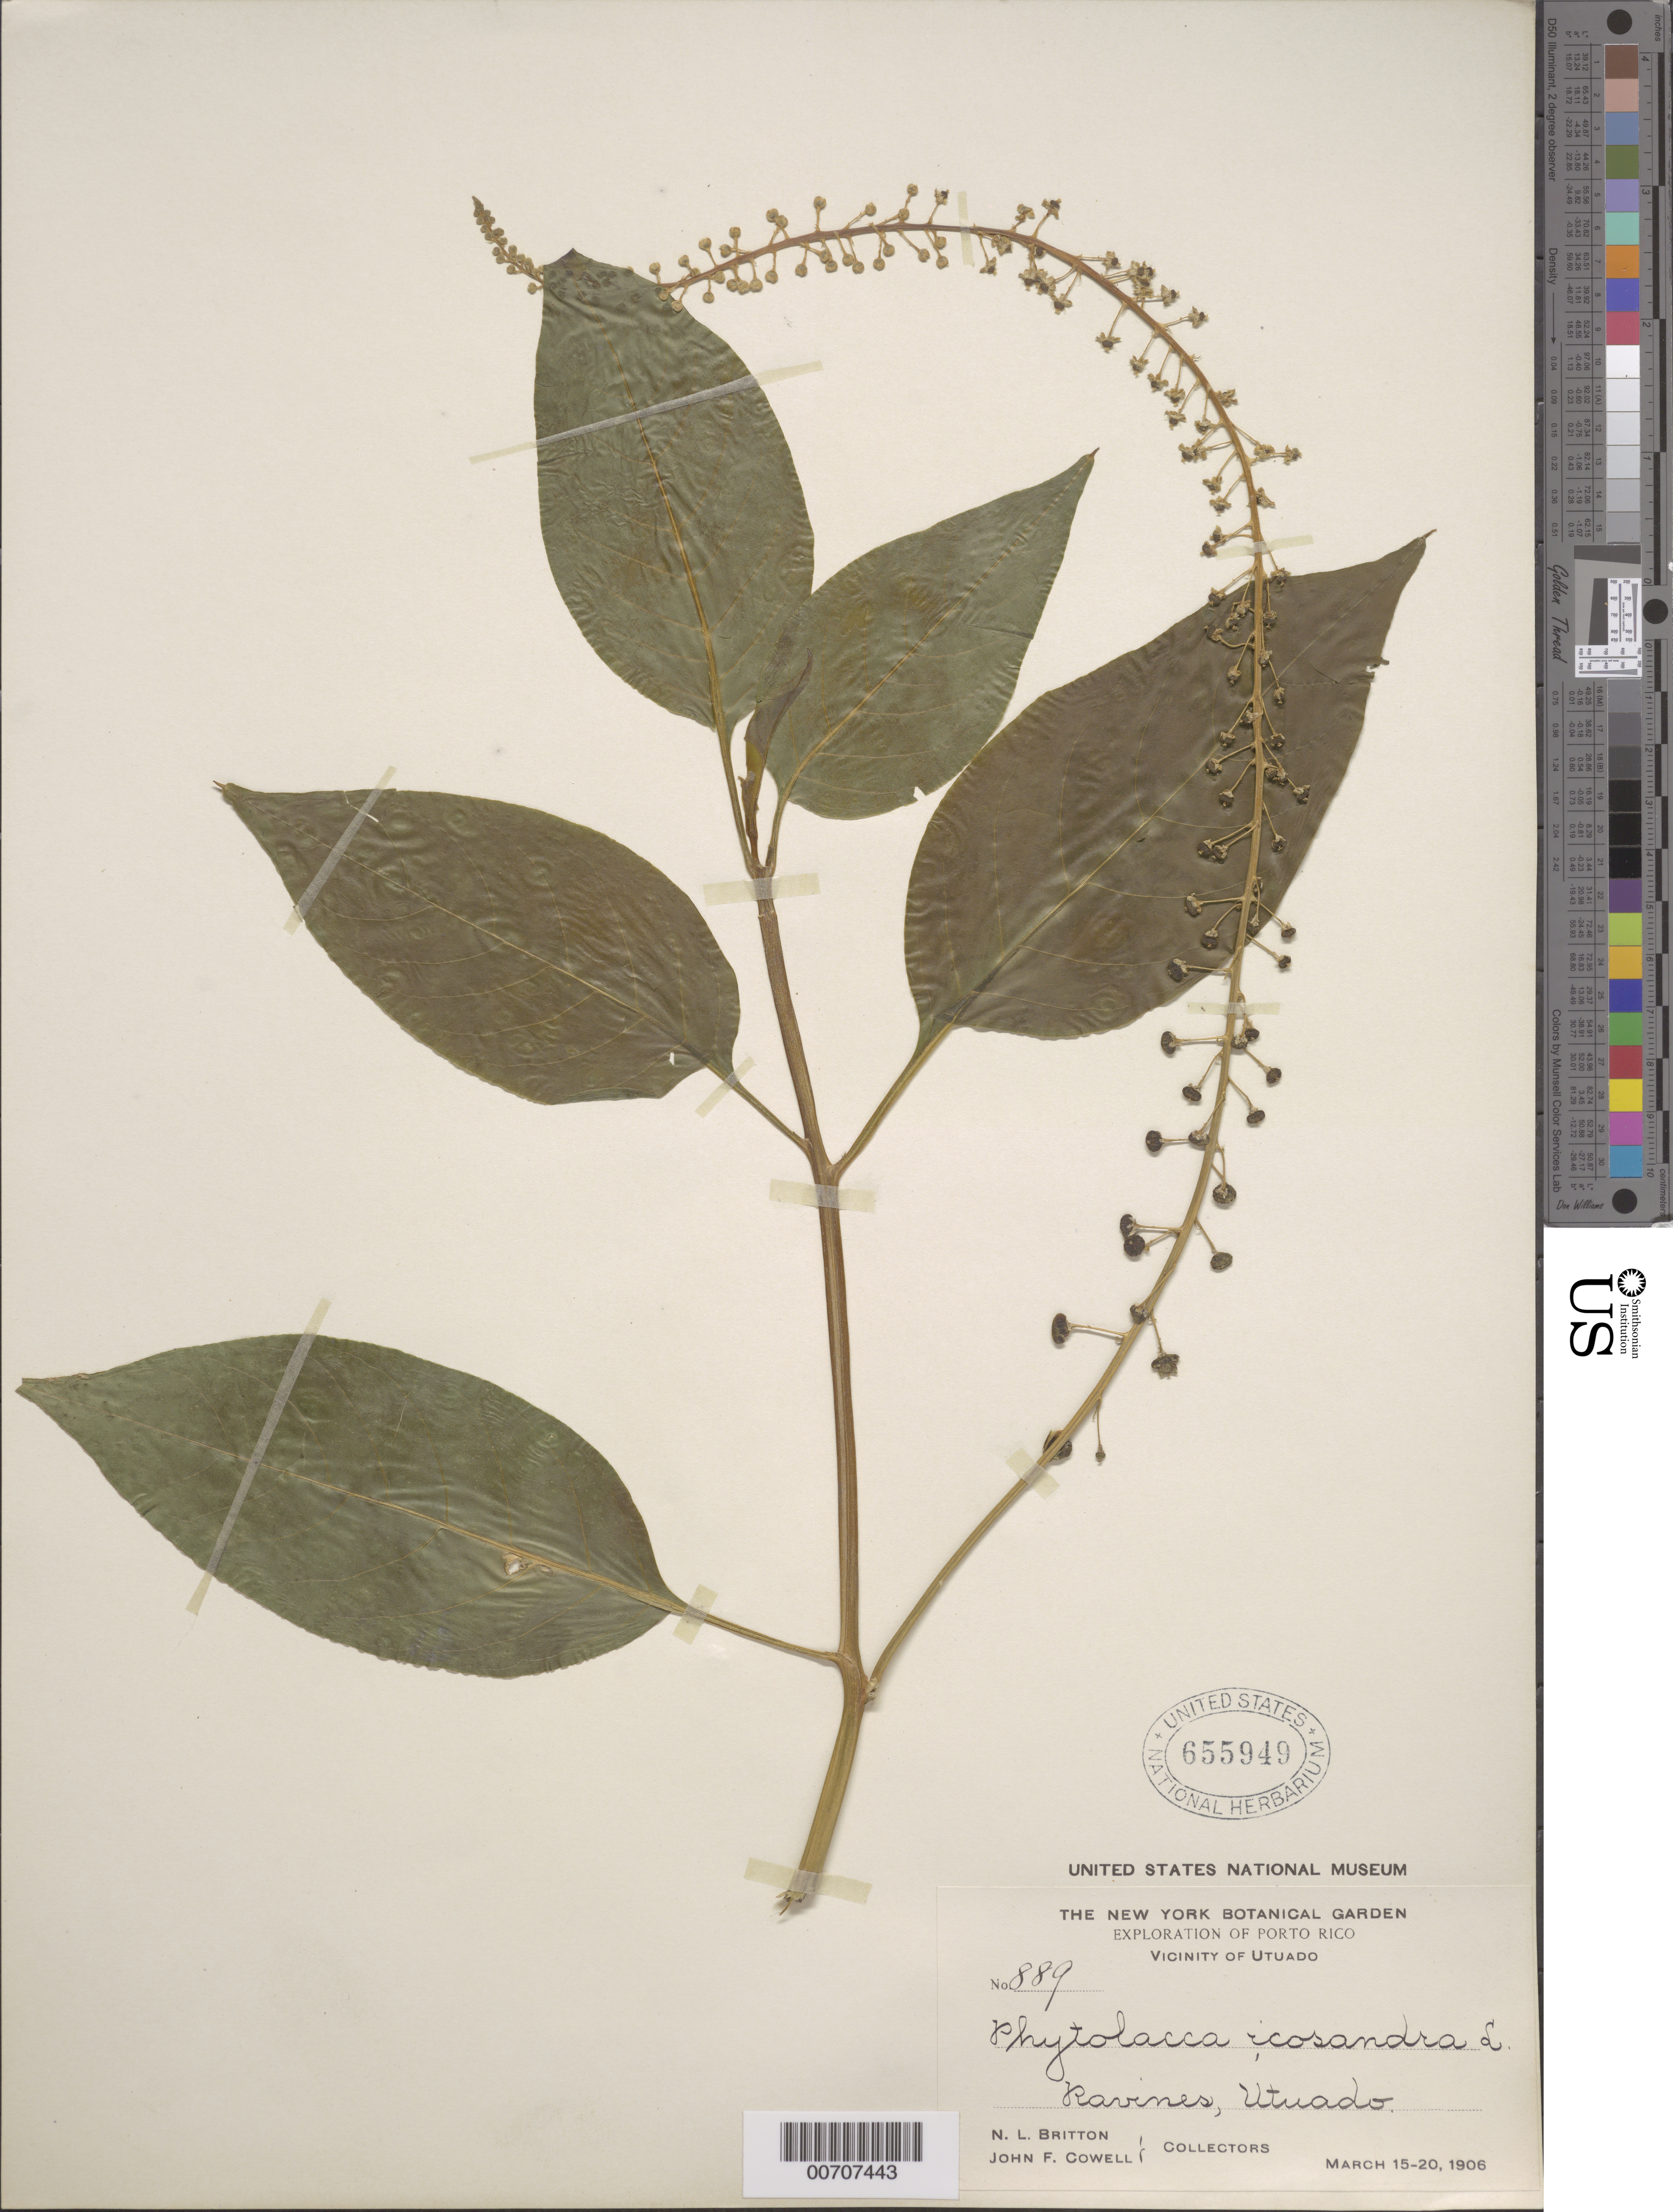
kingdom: Plantae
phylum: Tracheophyta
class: Magnoliopsida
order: Caryophyllales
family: Phytolaccaceae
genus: Phytolacca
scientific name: Phytolacca icosandra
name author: L.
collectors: N. Britton & J. F. Cowell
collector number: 889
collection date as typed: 15 Mar 1906 to 20 Mar 1906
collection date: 1906-03-15/1906-03-20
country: Puerto Rico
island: Greater Antilles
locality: Utuado, vic of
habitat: Ravines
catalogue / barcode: US 655949